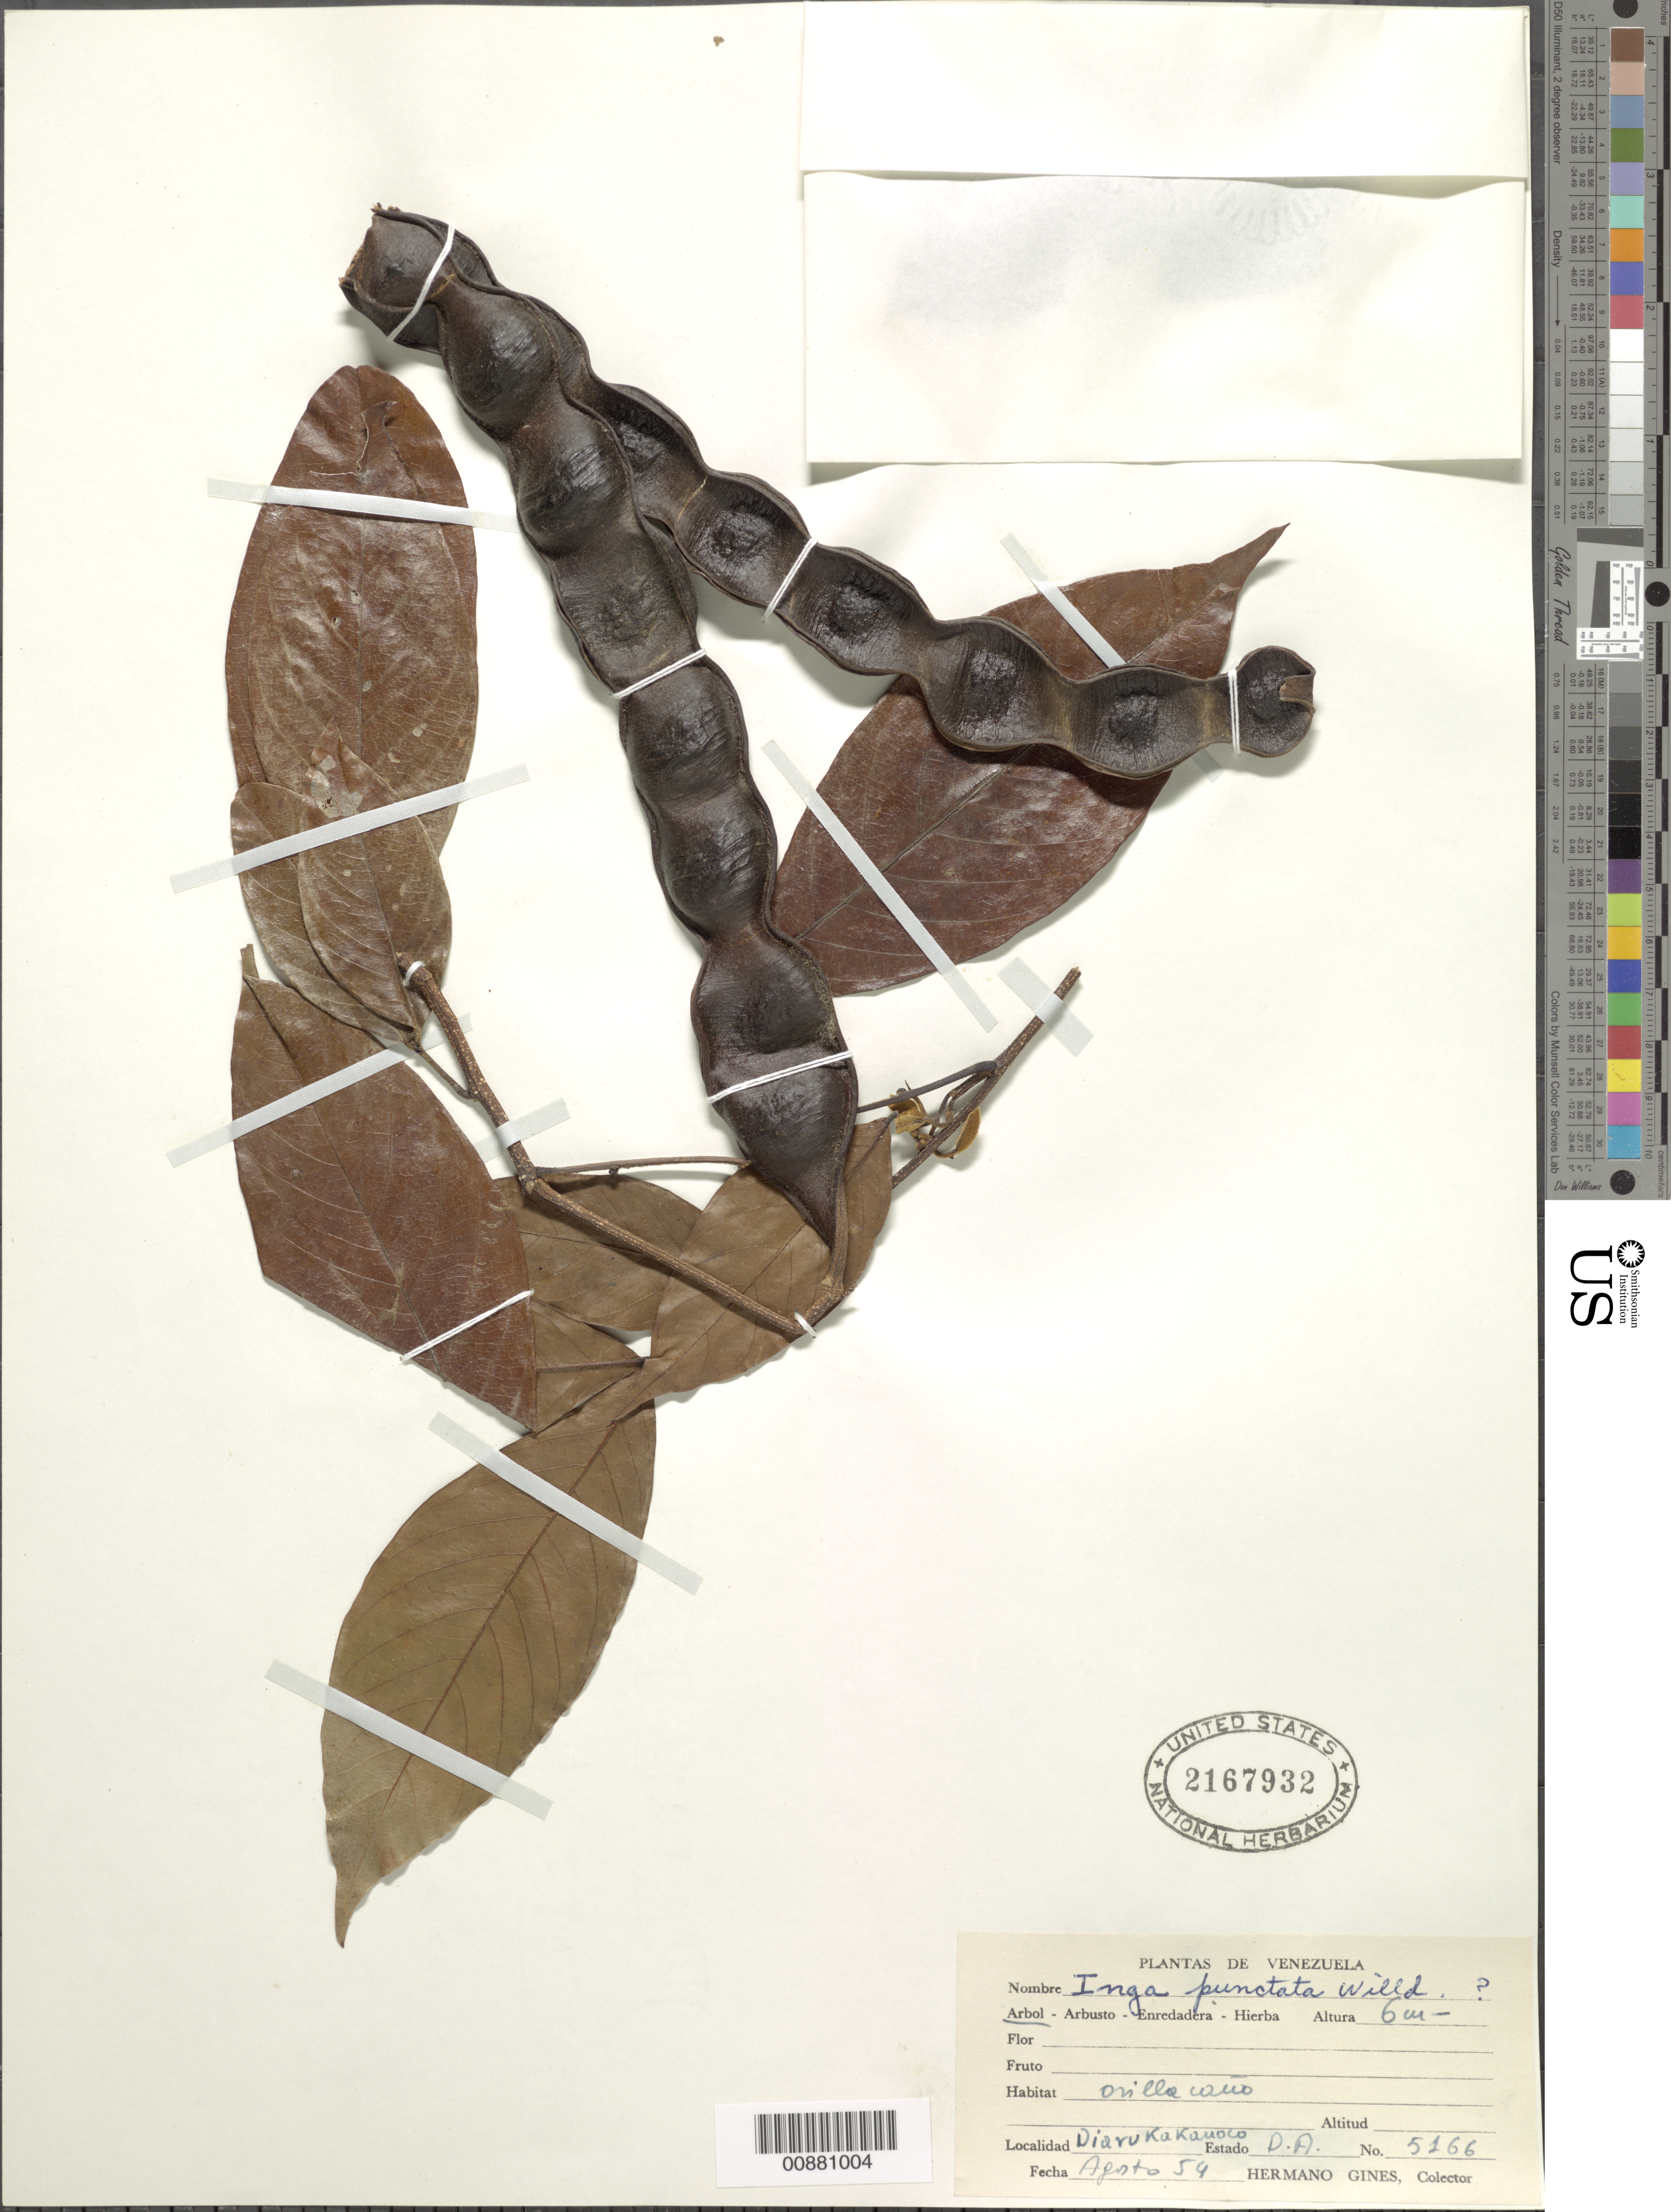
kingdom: Plantae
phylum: Tracheophyta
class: Magnoliopsida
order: Fabales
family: Fabaceae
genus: Inga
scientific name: Inga punctata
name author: Willd.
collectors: H. Gines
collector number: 5166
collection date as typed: Aug-54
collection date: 1954-08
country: Venezuela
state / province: Delta Amacuro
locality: Caño Diarukabanoco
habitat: Orilla cano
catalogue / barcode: US 2167932